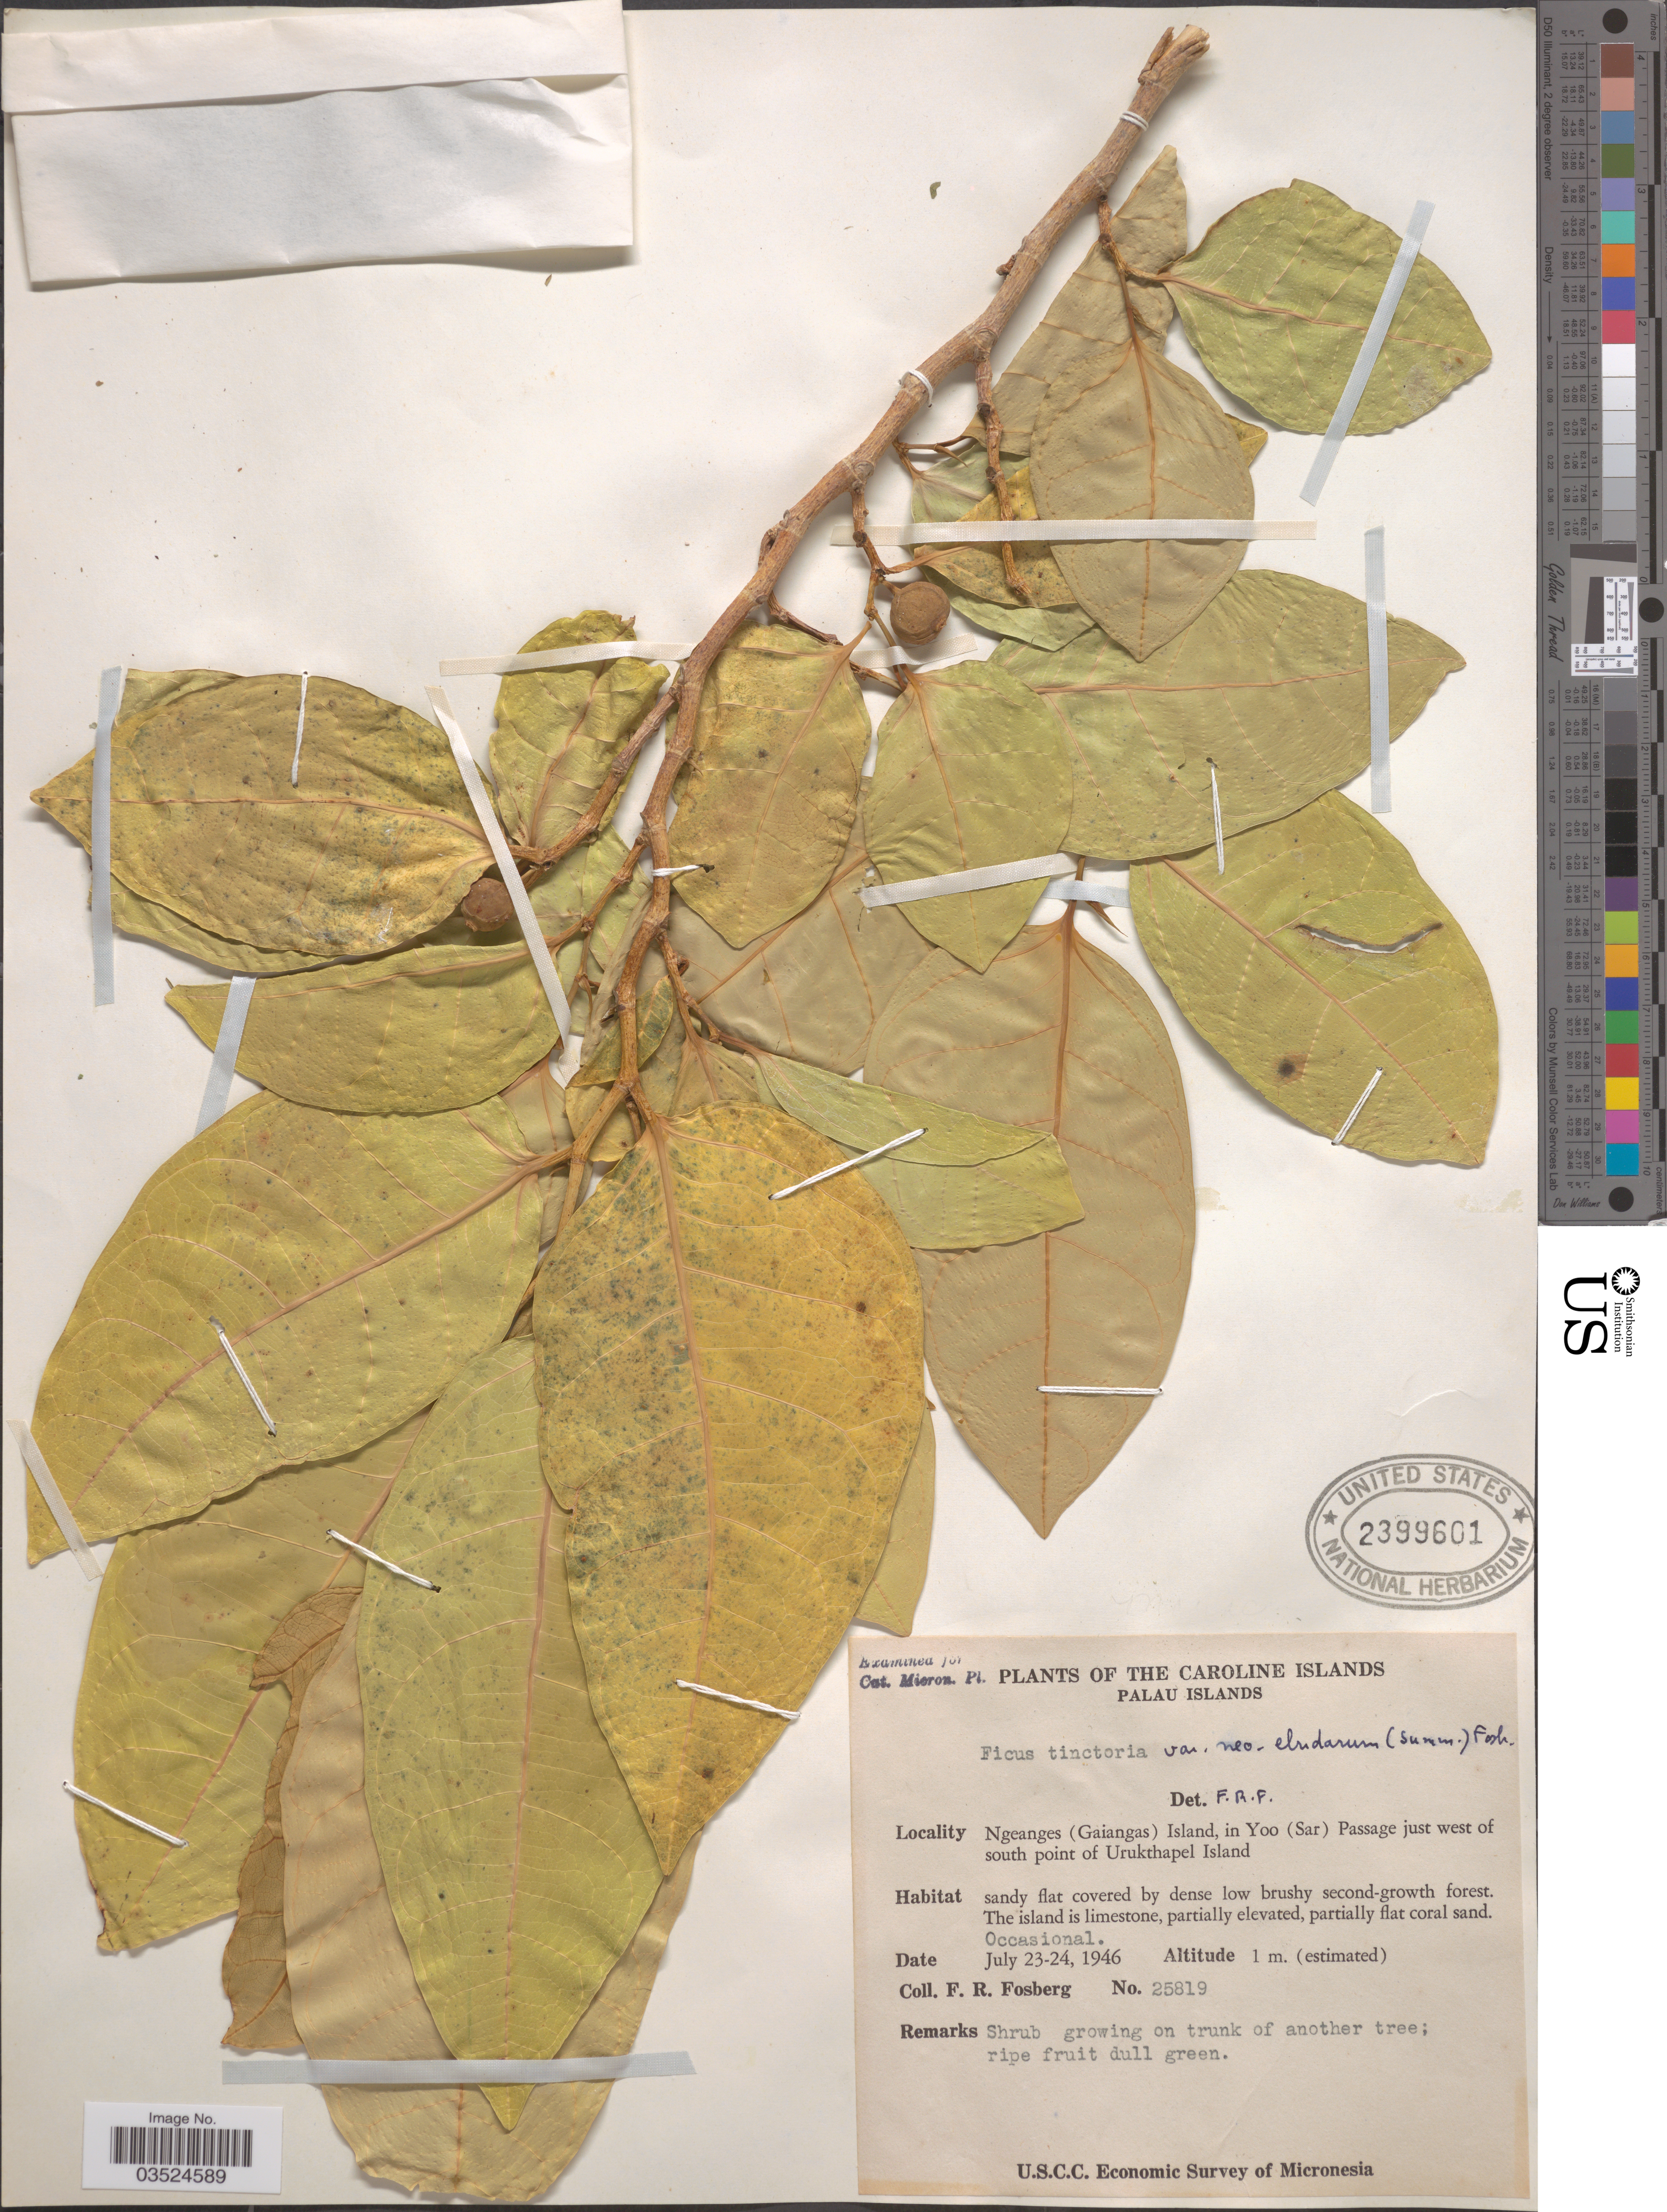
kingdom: Plantae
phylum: Tracheophyta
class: Magnoliopsida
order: Rosales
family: Moraceae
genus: Ficus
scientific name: Ficus tinctoria var. neoebudarum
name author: (Summerh.) Fosberg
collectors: F. R. Fosberg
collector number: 25819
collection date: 1946-07-23/1946-07-24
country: Palau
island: Ngeanges (Gaiangas)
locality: The Caroline Islands. Palau Islands. Ngeanges (Gaiangas) Island, in Yoo (Sar) Passage just west of south point of Urukthapel Island.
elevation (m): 1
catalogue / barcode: US 2399601